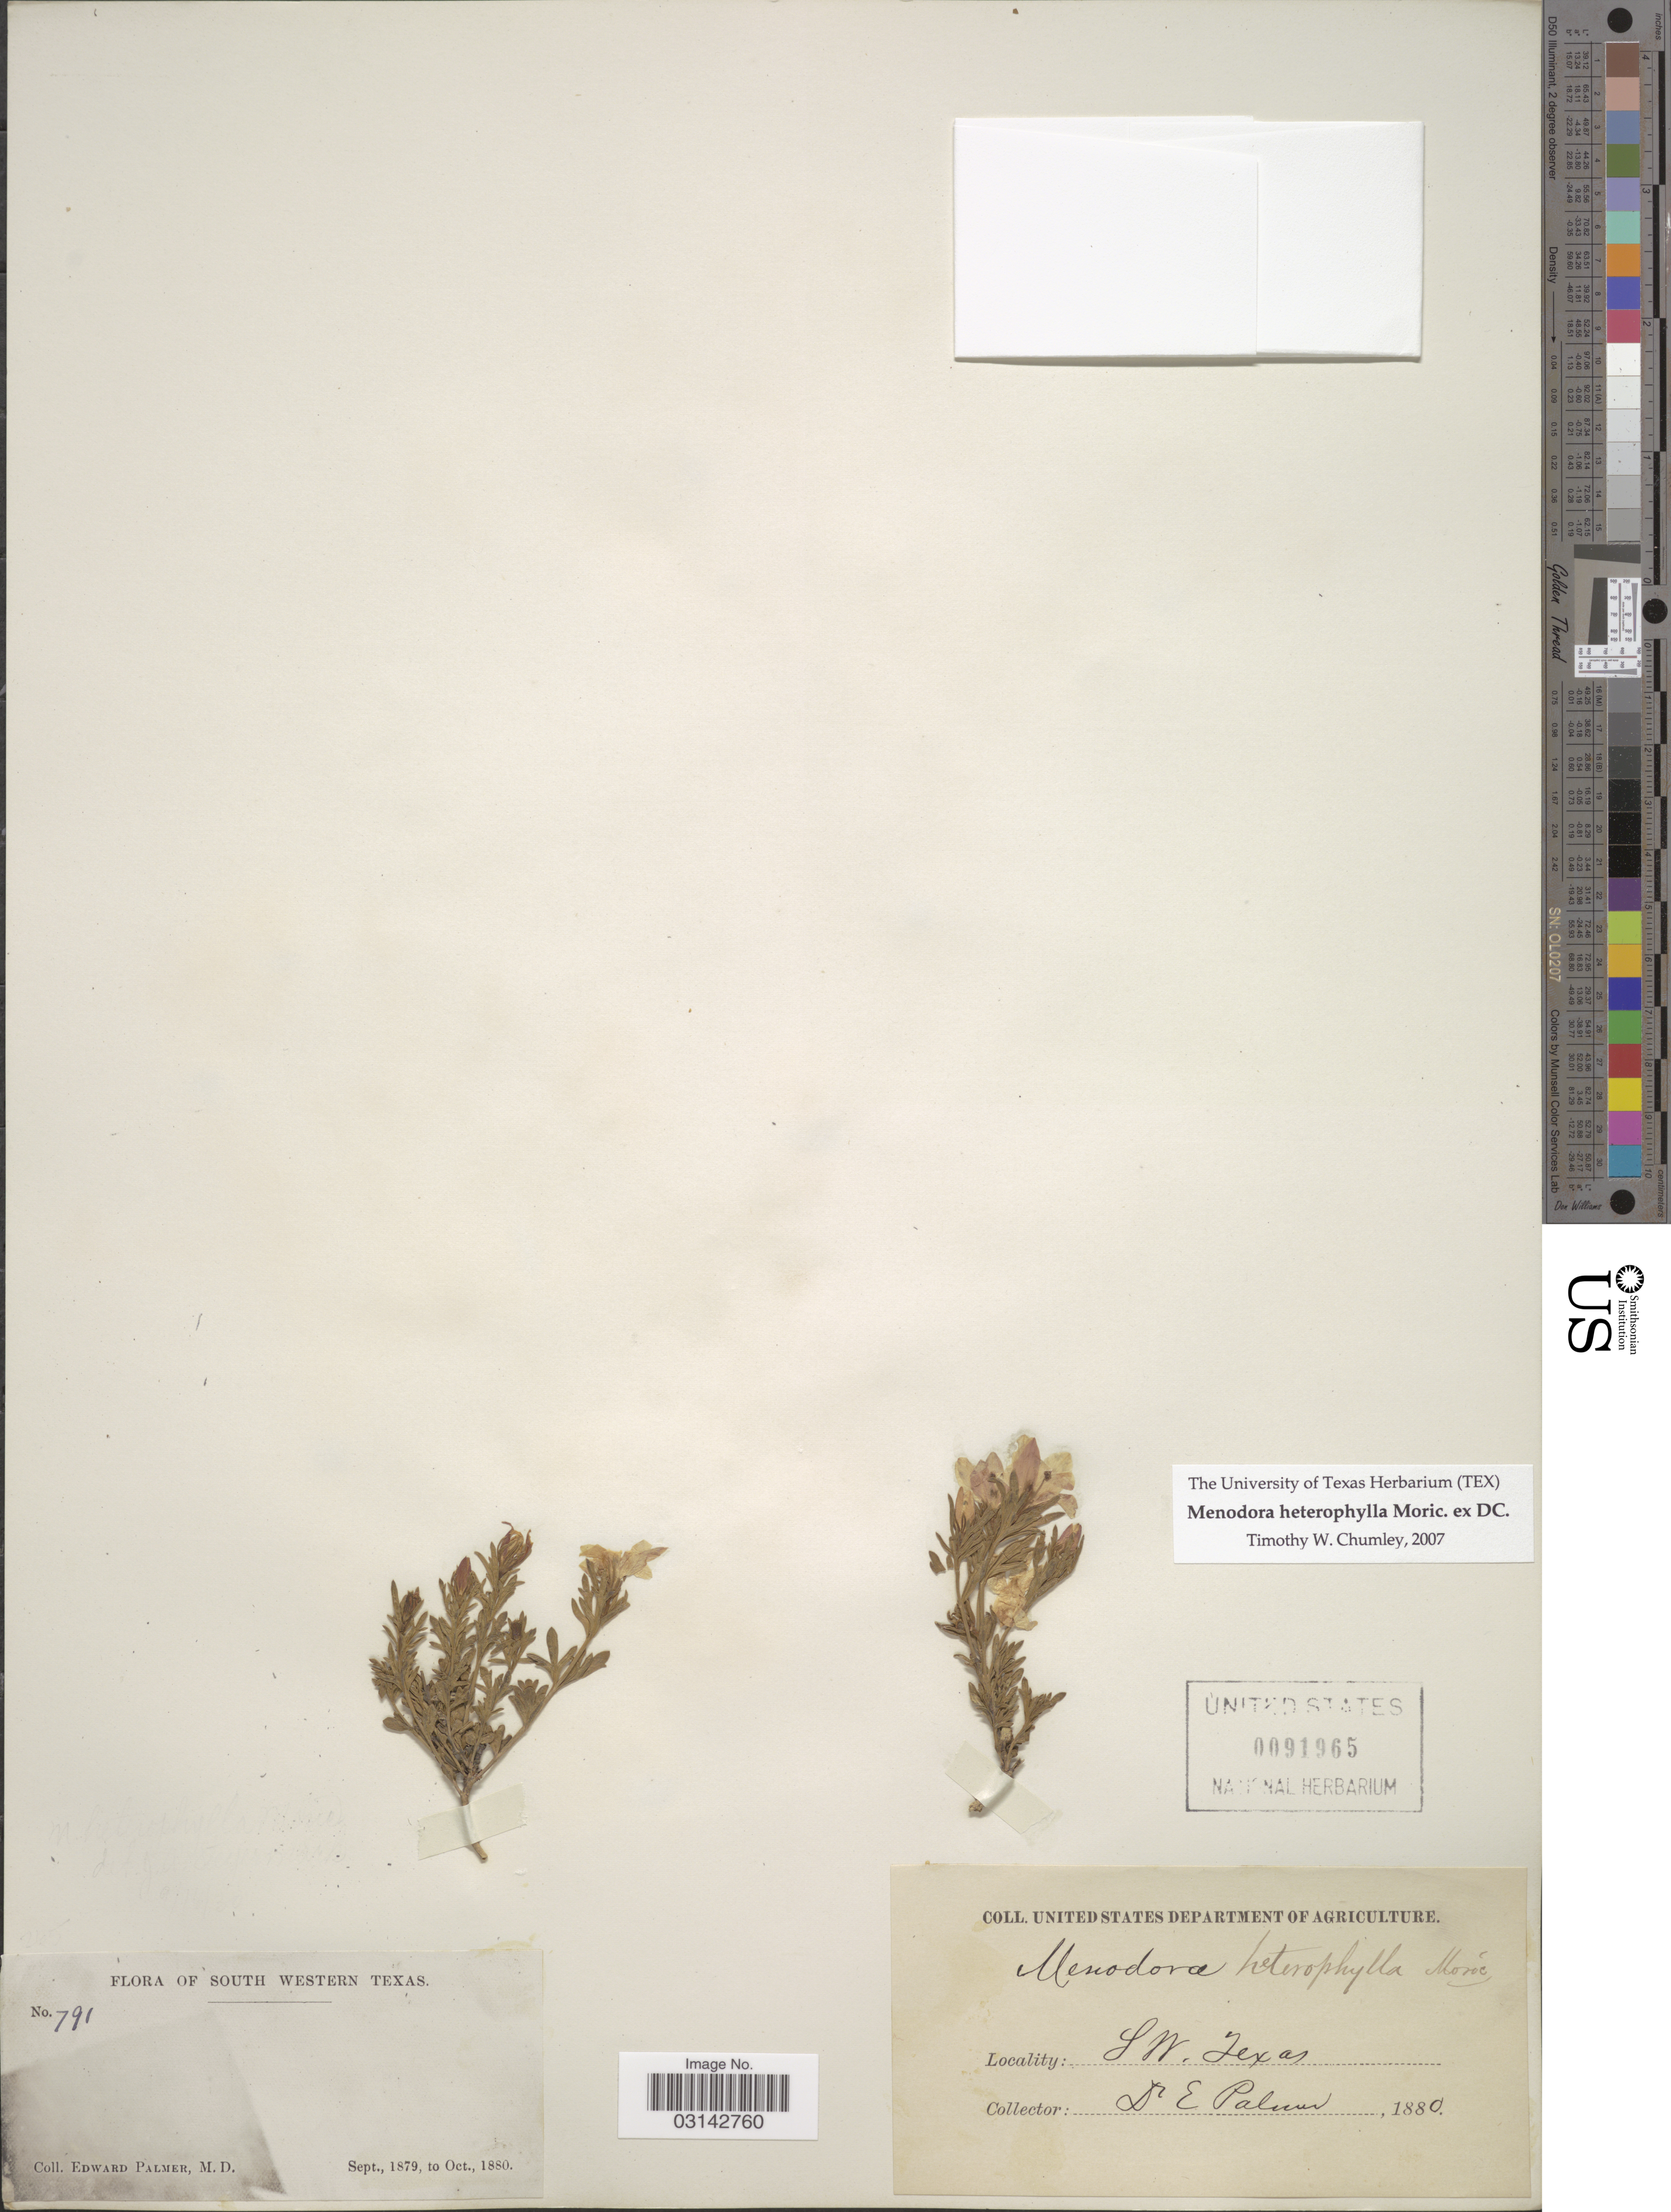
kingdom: Plantae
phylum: Tracheophyta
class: Magnoliopsida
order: Lamiales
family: Oleaceae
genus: Menodora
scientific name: Menodora heterophylla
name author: Moric. ex A. DC.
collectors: E. Palmer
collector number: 791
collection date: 1879-09/1880-10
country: United States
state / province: Texas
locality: South Western Texas.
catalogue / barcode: US 91965